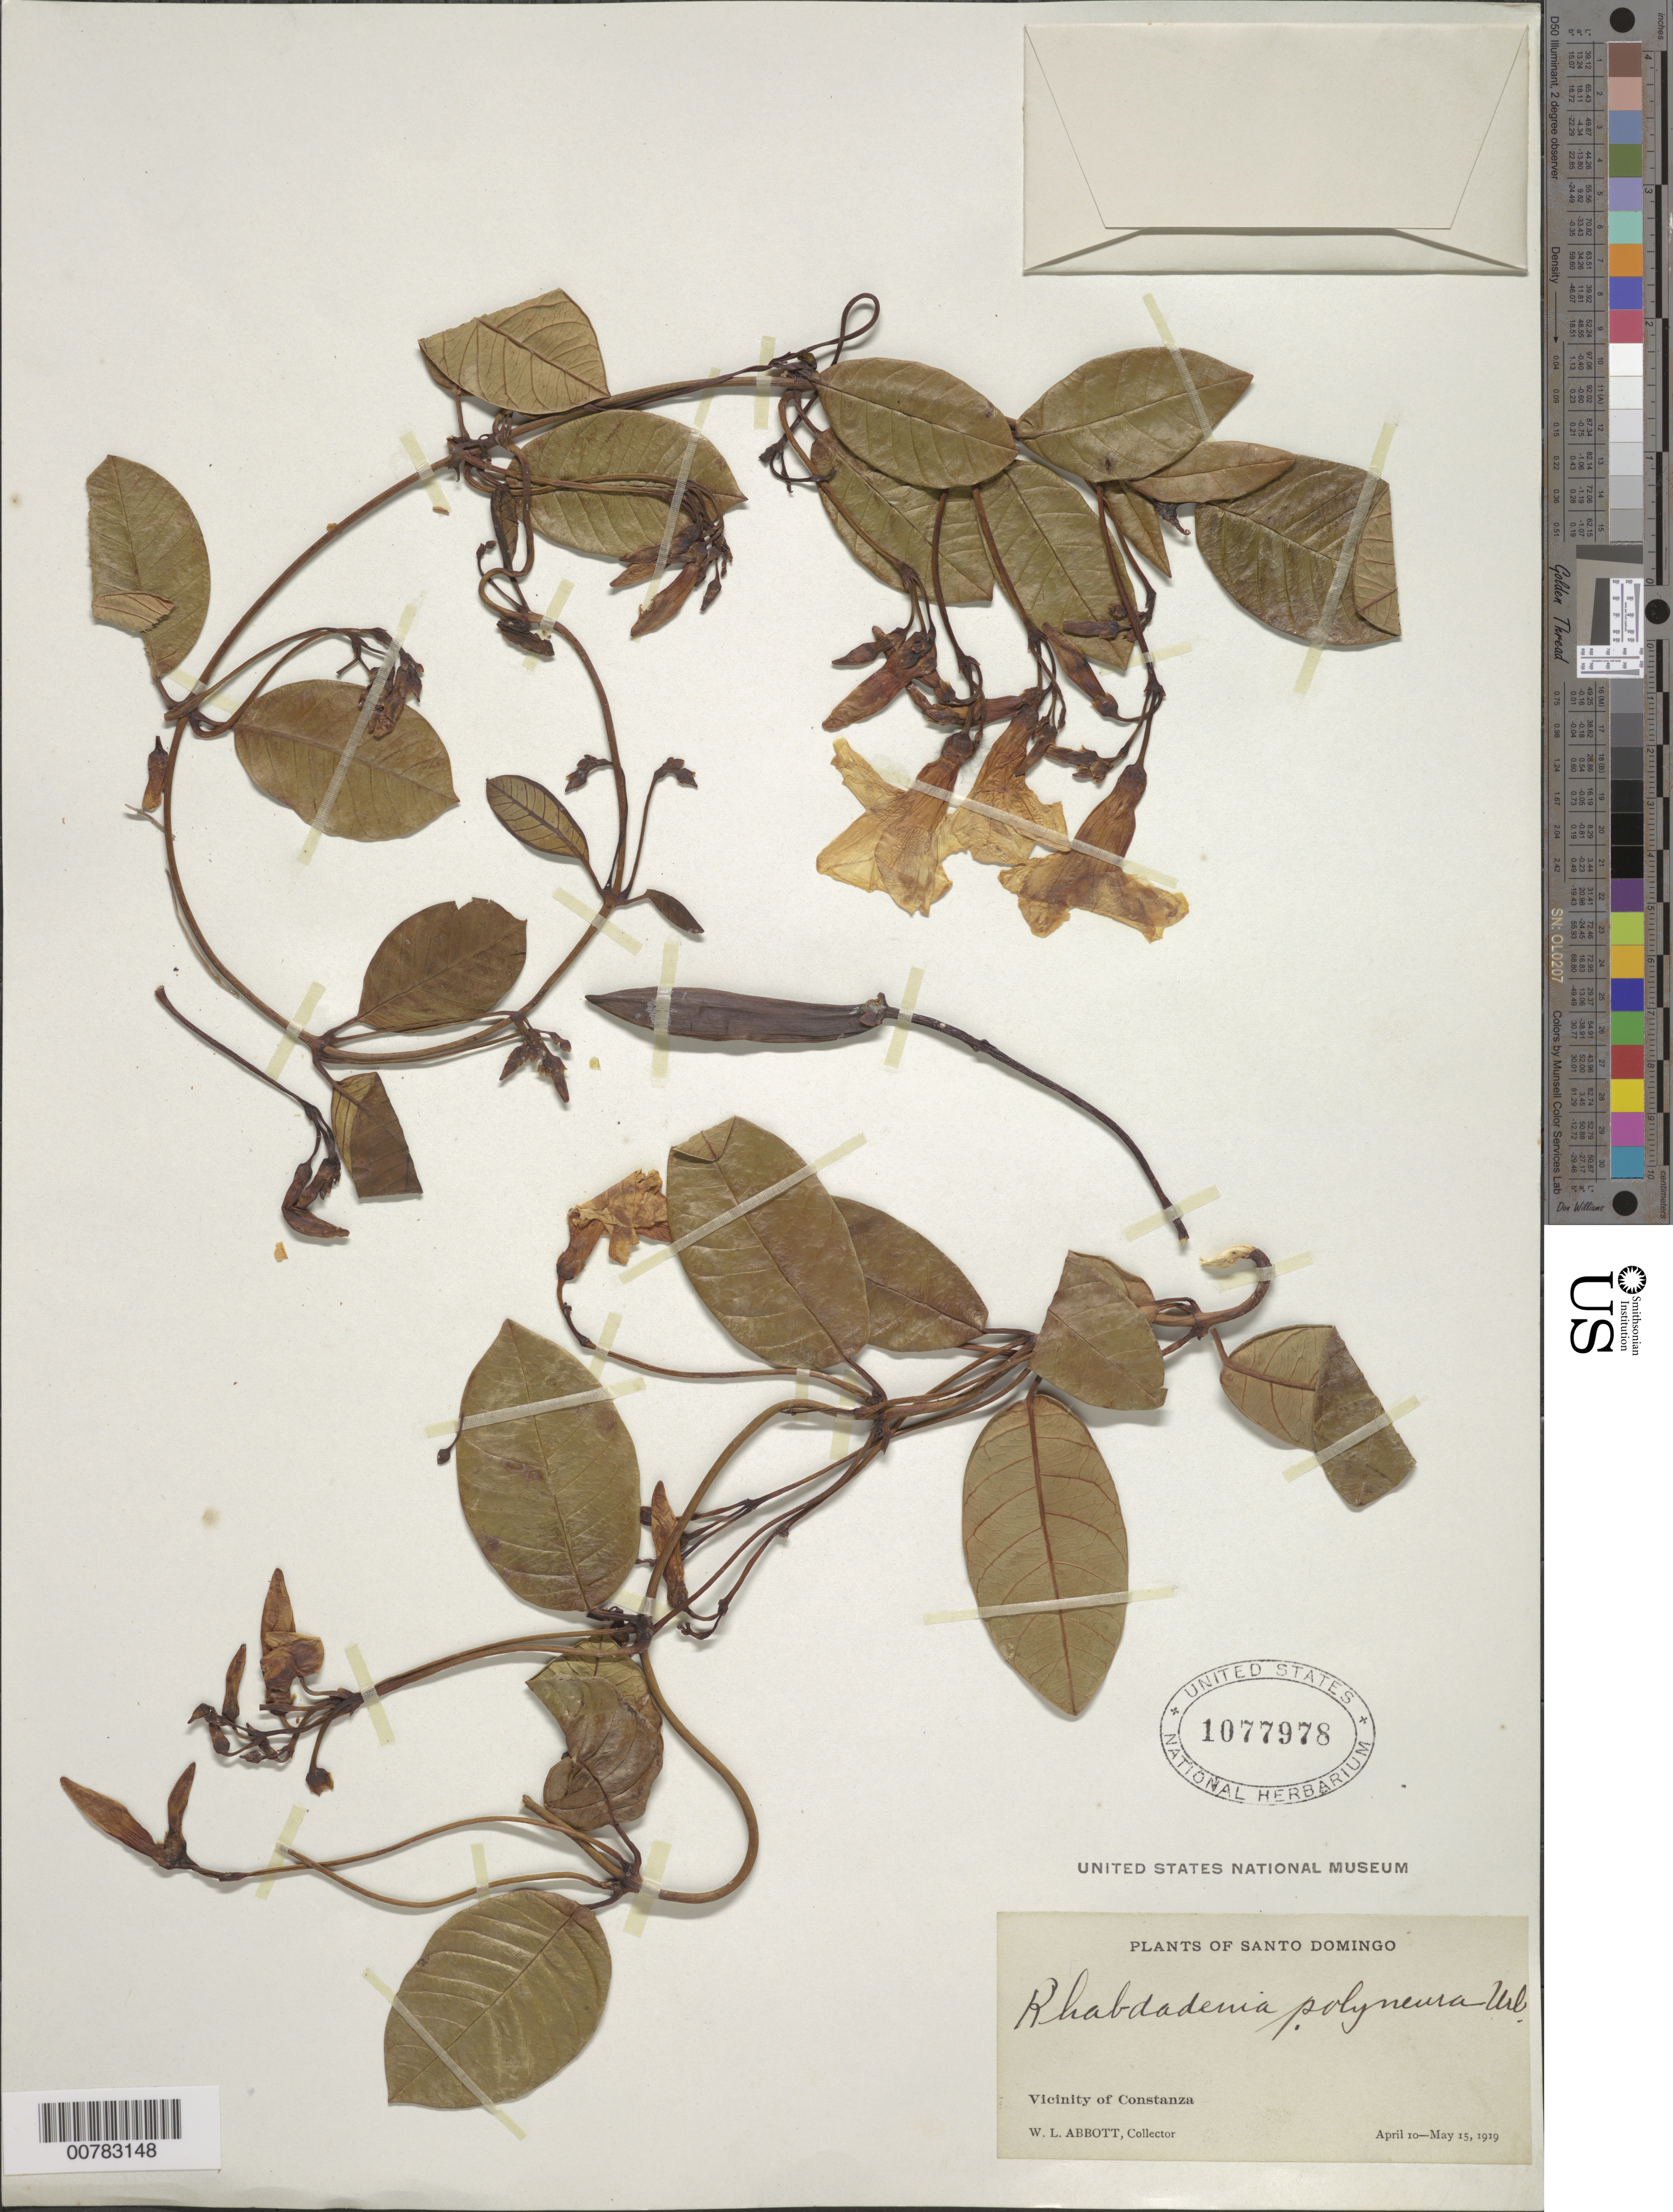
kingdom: Plantae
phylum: Tracheophyta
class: Magnoliopsida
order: Gentianales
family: Apocynaceae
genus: Odontadenia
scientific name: Odontadenia polyneura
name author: (Urb.) Woodson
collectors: W. L. Abbott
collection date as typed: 10 Apr 1919 to 15 May 1919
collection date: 1919-04-10/1919-05-15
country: Dominican Republic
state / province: La Vega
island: Hispaniola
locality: Vicinity of Constanza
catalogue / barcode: US 1077978